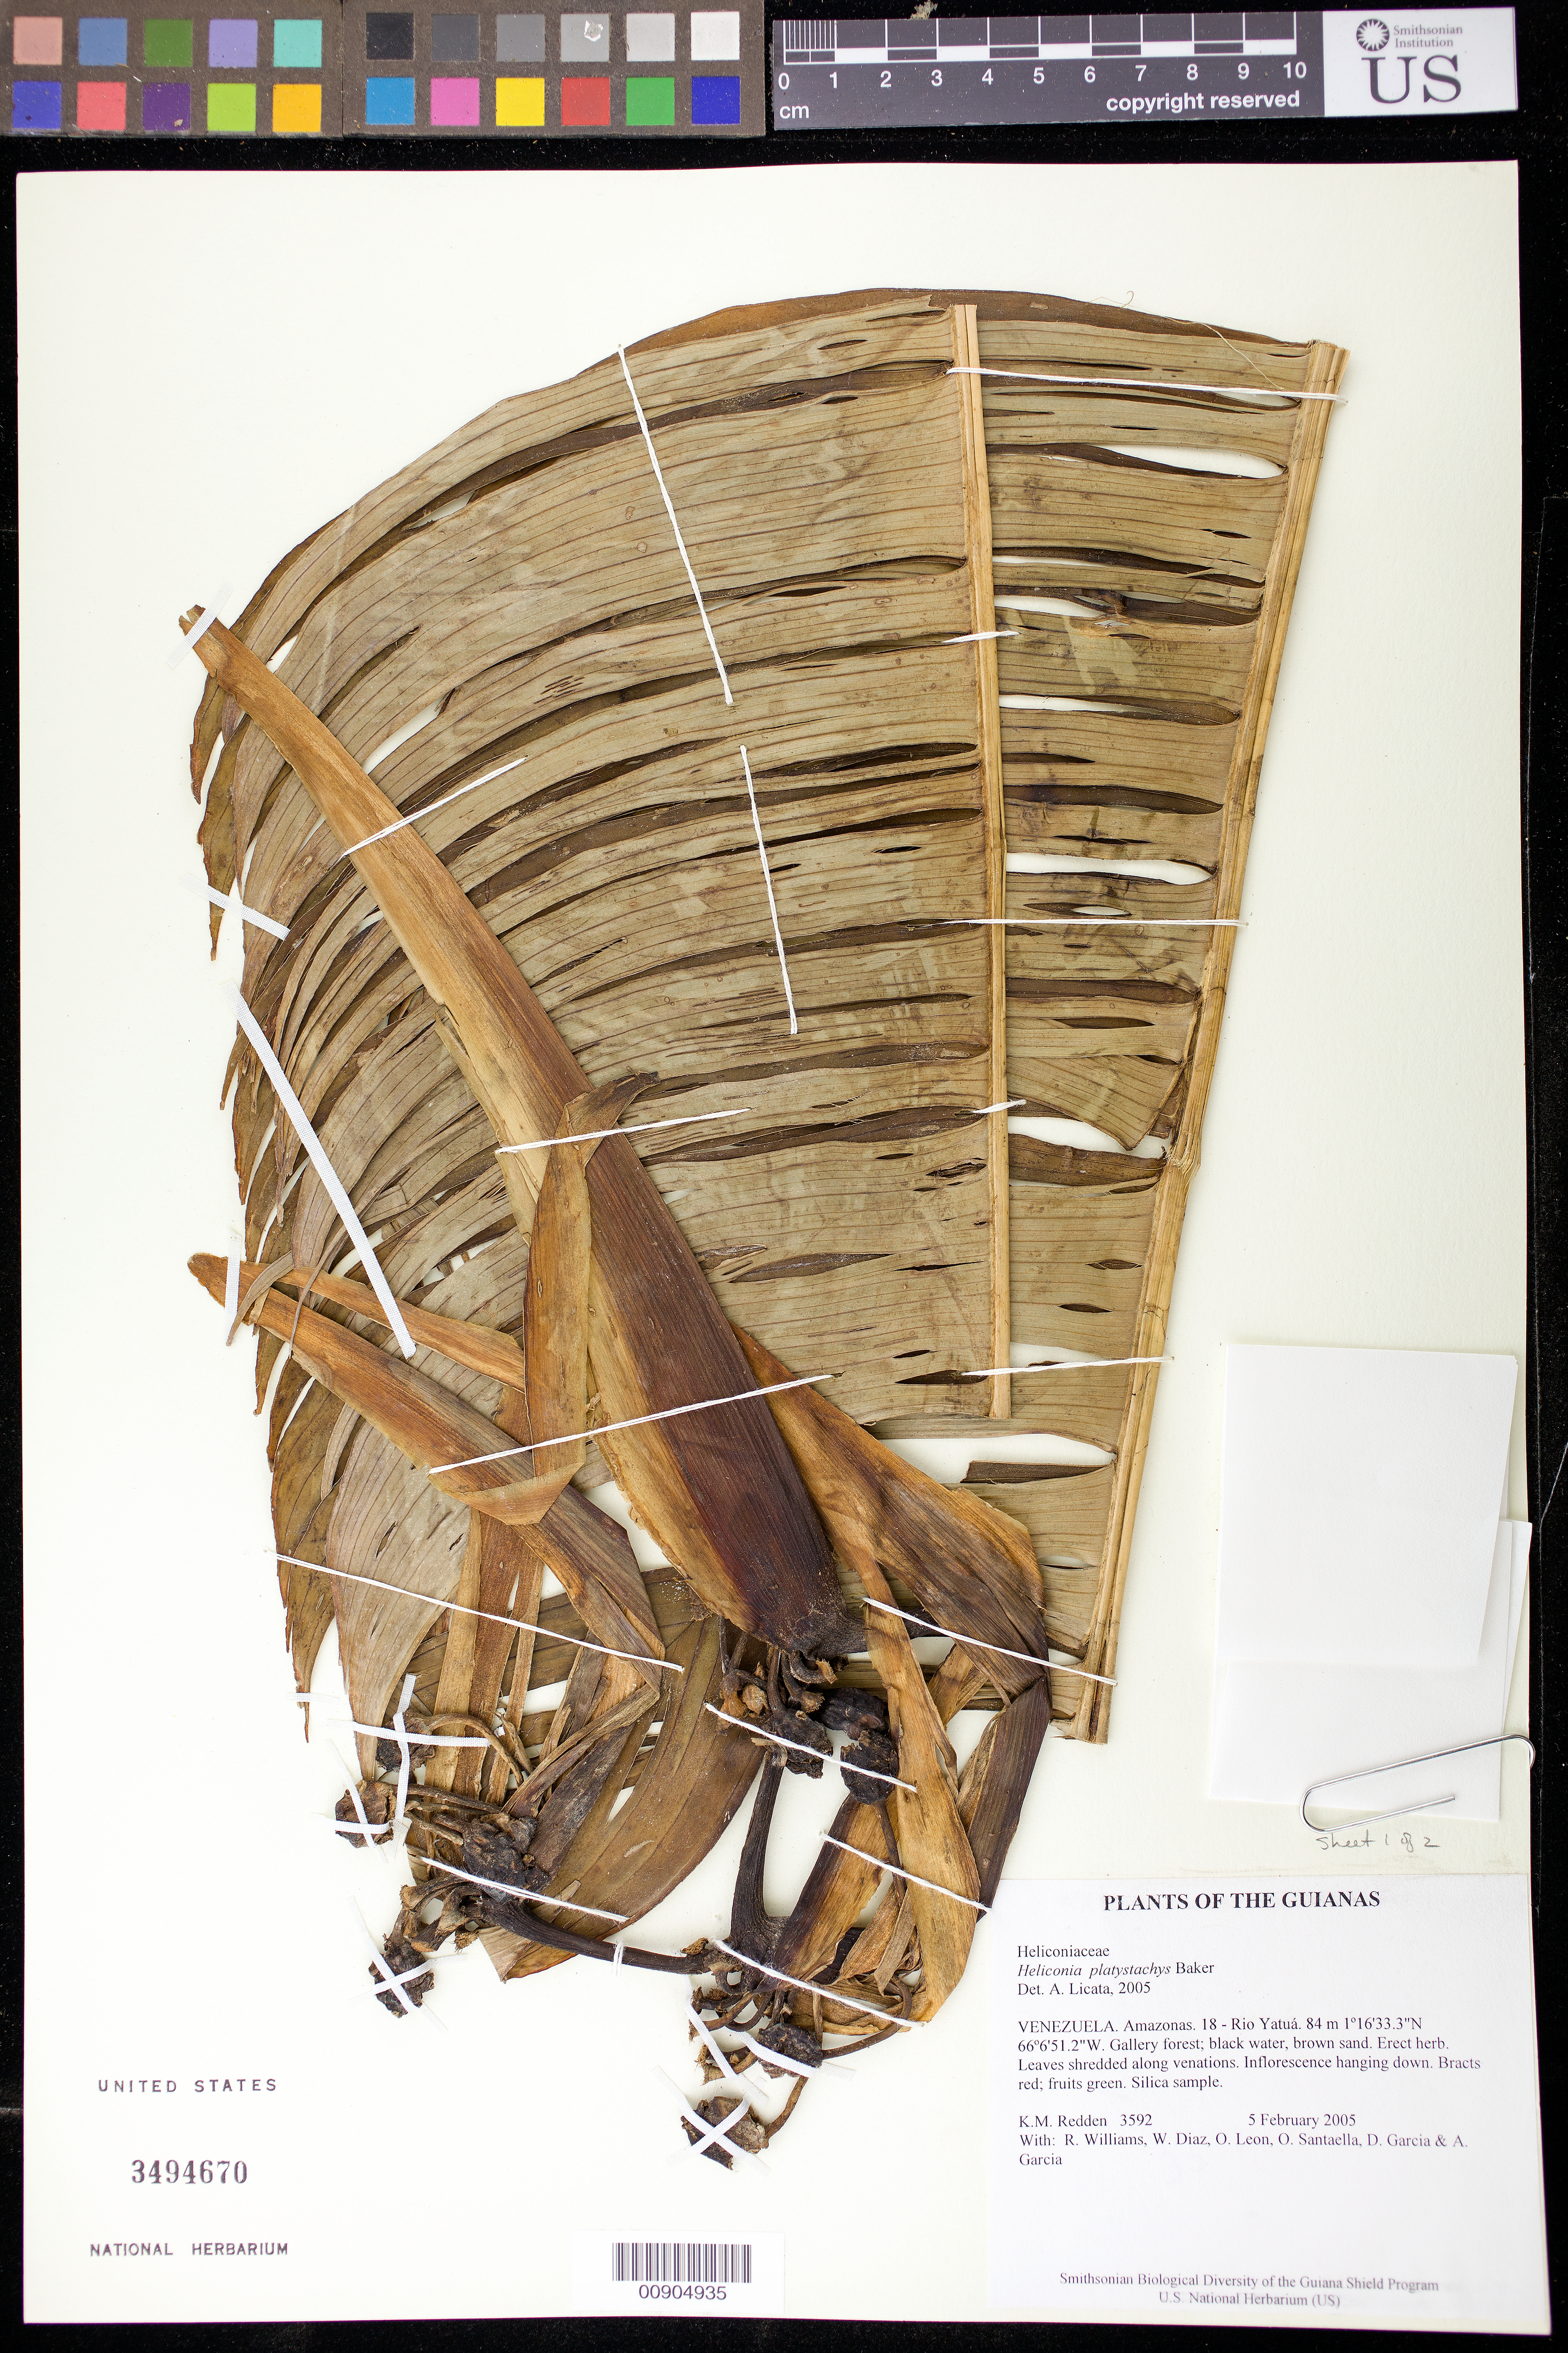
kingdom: Plantae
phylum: Tracheophyta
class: Liliopsida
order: Zingiberales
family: Heliconiaceae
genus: Heliconia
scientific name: Heliconia platystachys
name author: Baker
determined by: Licata, A., (PORT), Univ. Nac. Exp. de los Llanos Ezequiel Zamora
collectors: K. M. Redden, R. Williams, W. Díaz P., O. León, O. Santaella, D. Garcia & A. Garcia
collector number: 3592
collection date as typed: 5 February 2005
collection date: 2005-02-05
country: Venezuela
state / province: Amazonas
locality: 18 - Rio Yatuá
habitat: Gallery forest; black water, brown sand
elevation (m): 84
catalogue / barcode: US 3494670